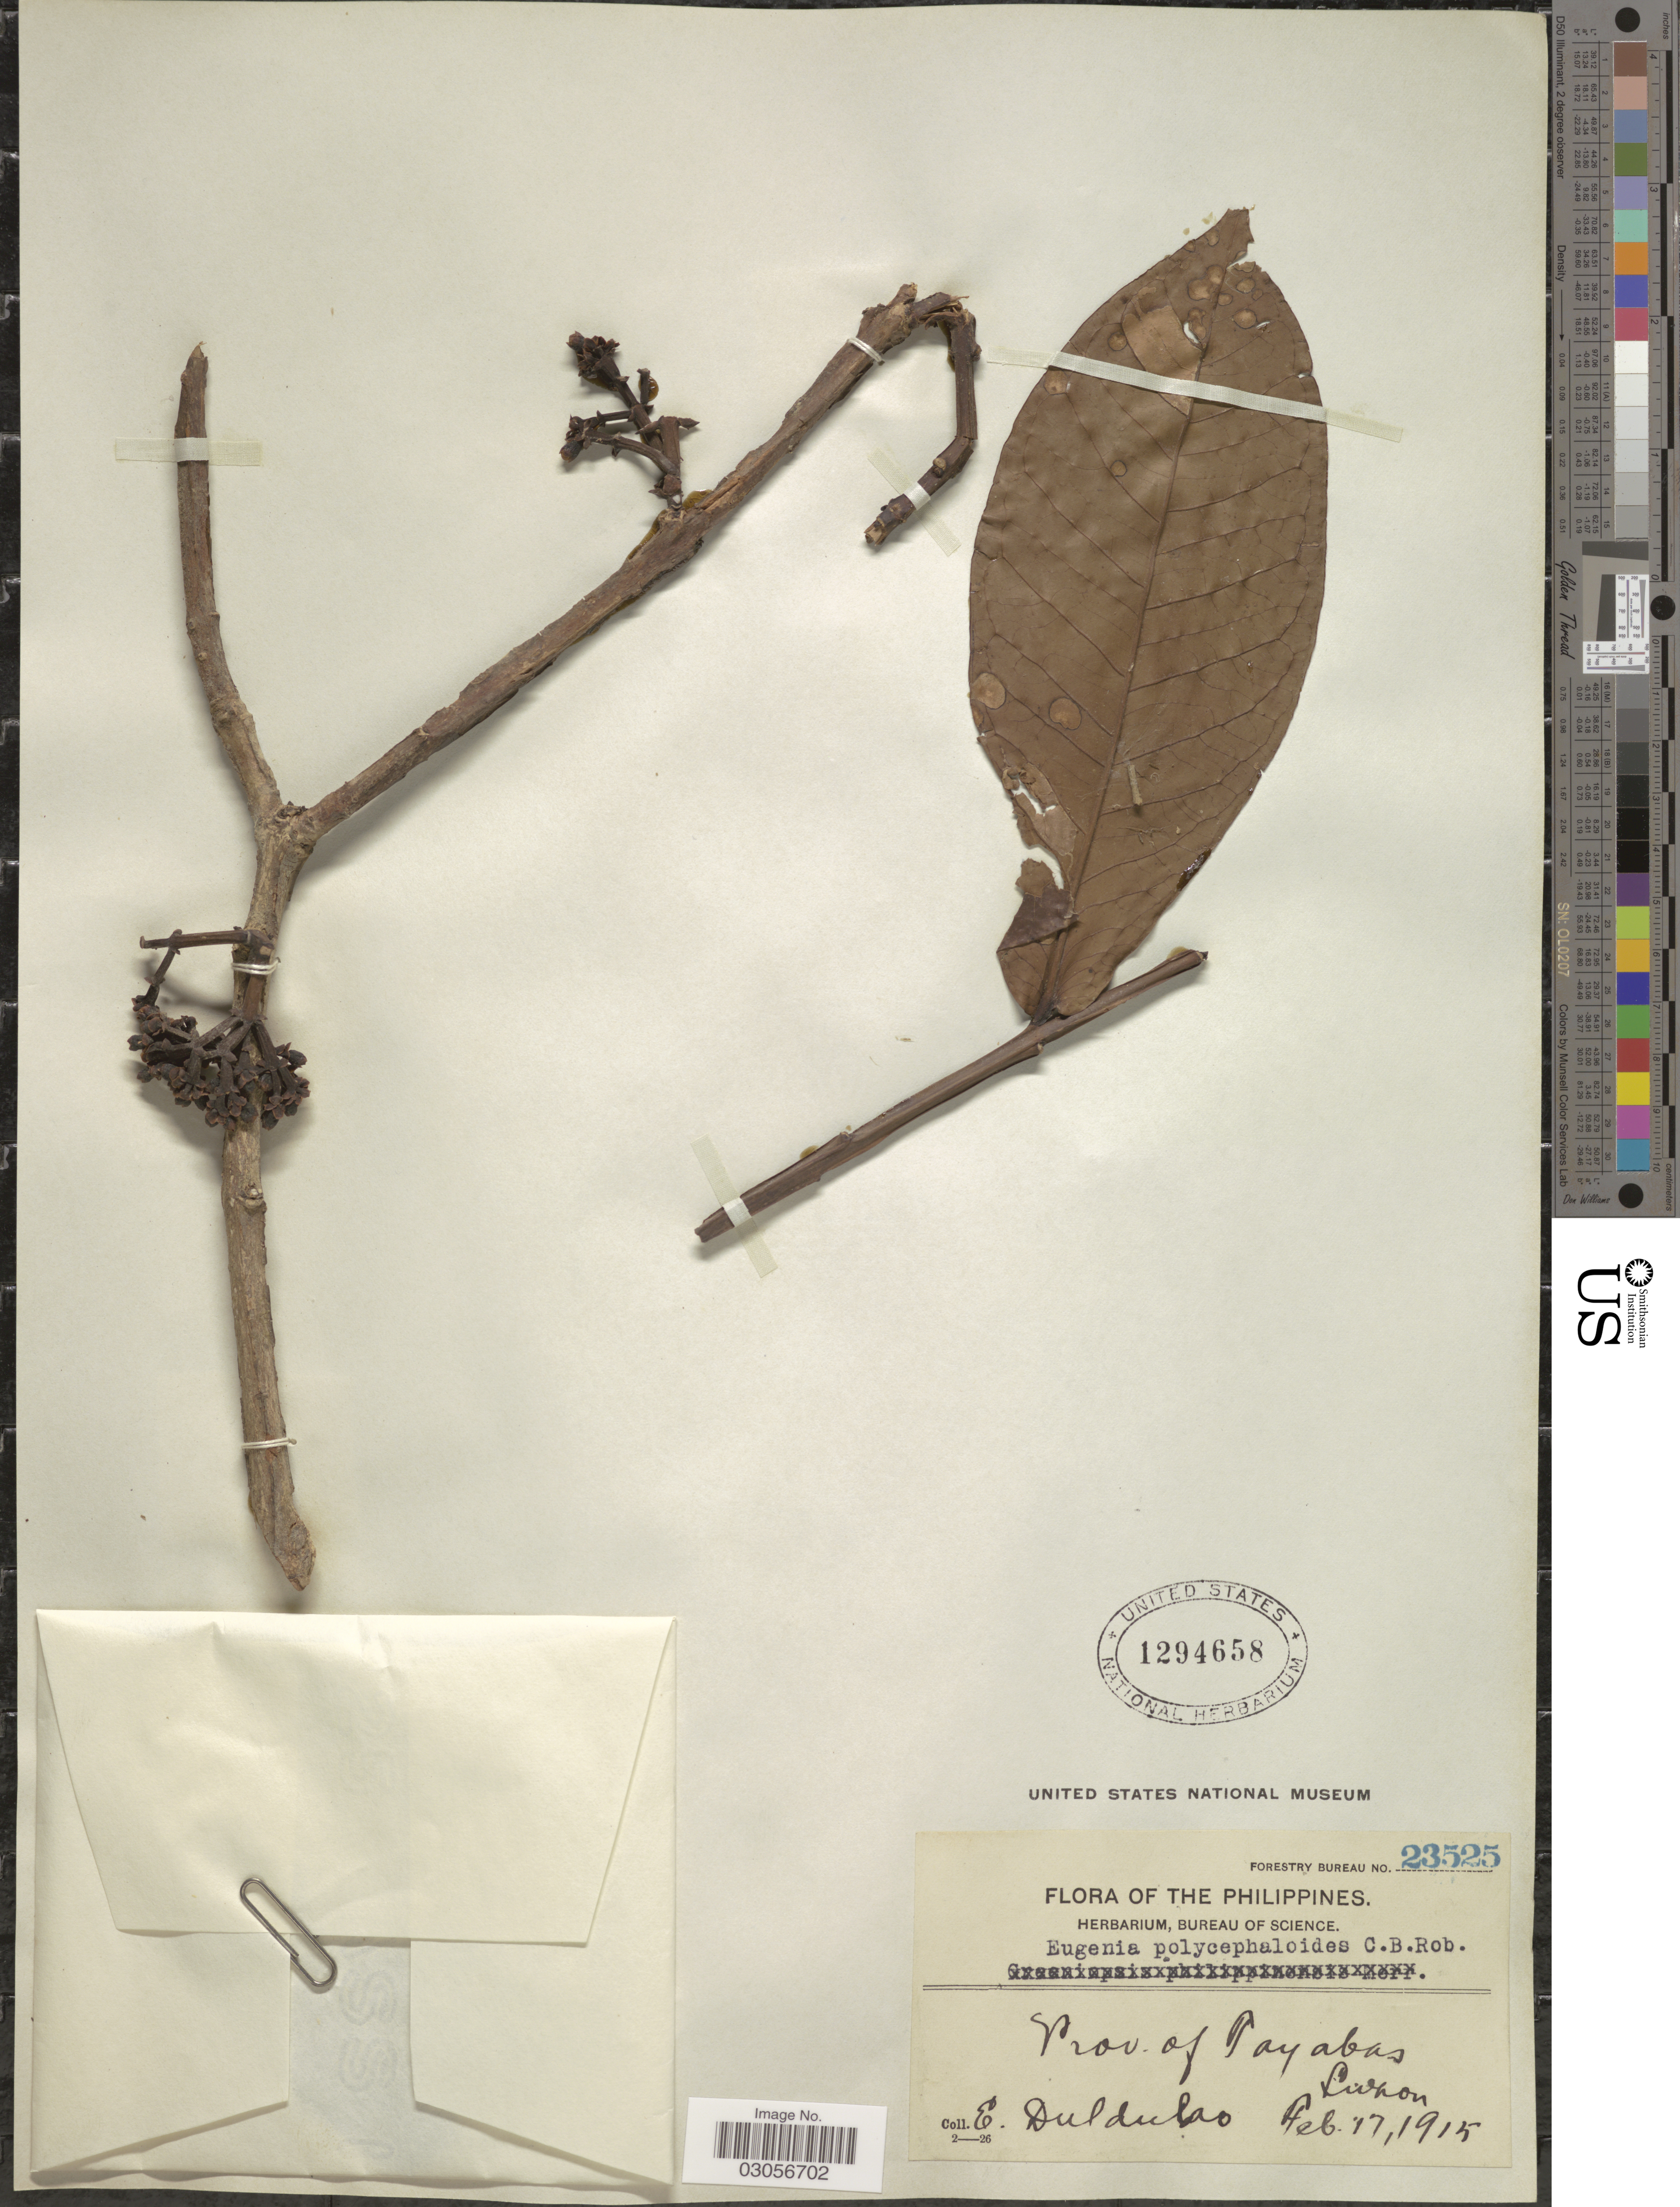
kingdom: Plantae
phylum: Tracheophyta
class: Magnoliopsida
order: Myrtales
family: Myrtaceae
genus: Syzygium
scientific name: Syzygium polycephaloides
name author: (C.B. Rob.) Merr.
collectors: E. Duldulao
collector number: Forestry Bureau 23525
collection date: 1915-02-17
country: Philippines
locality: Prov. of Tayabas, Luzon.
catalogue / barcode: US 1294658